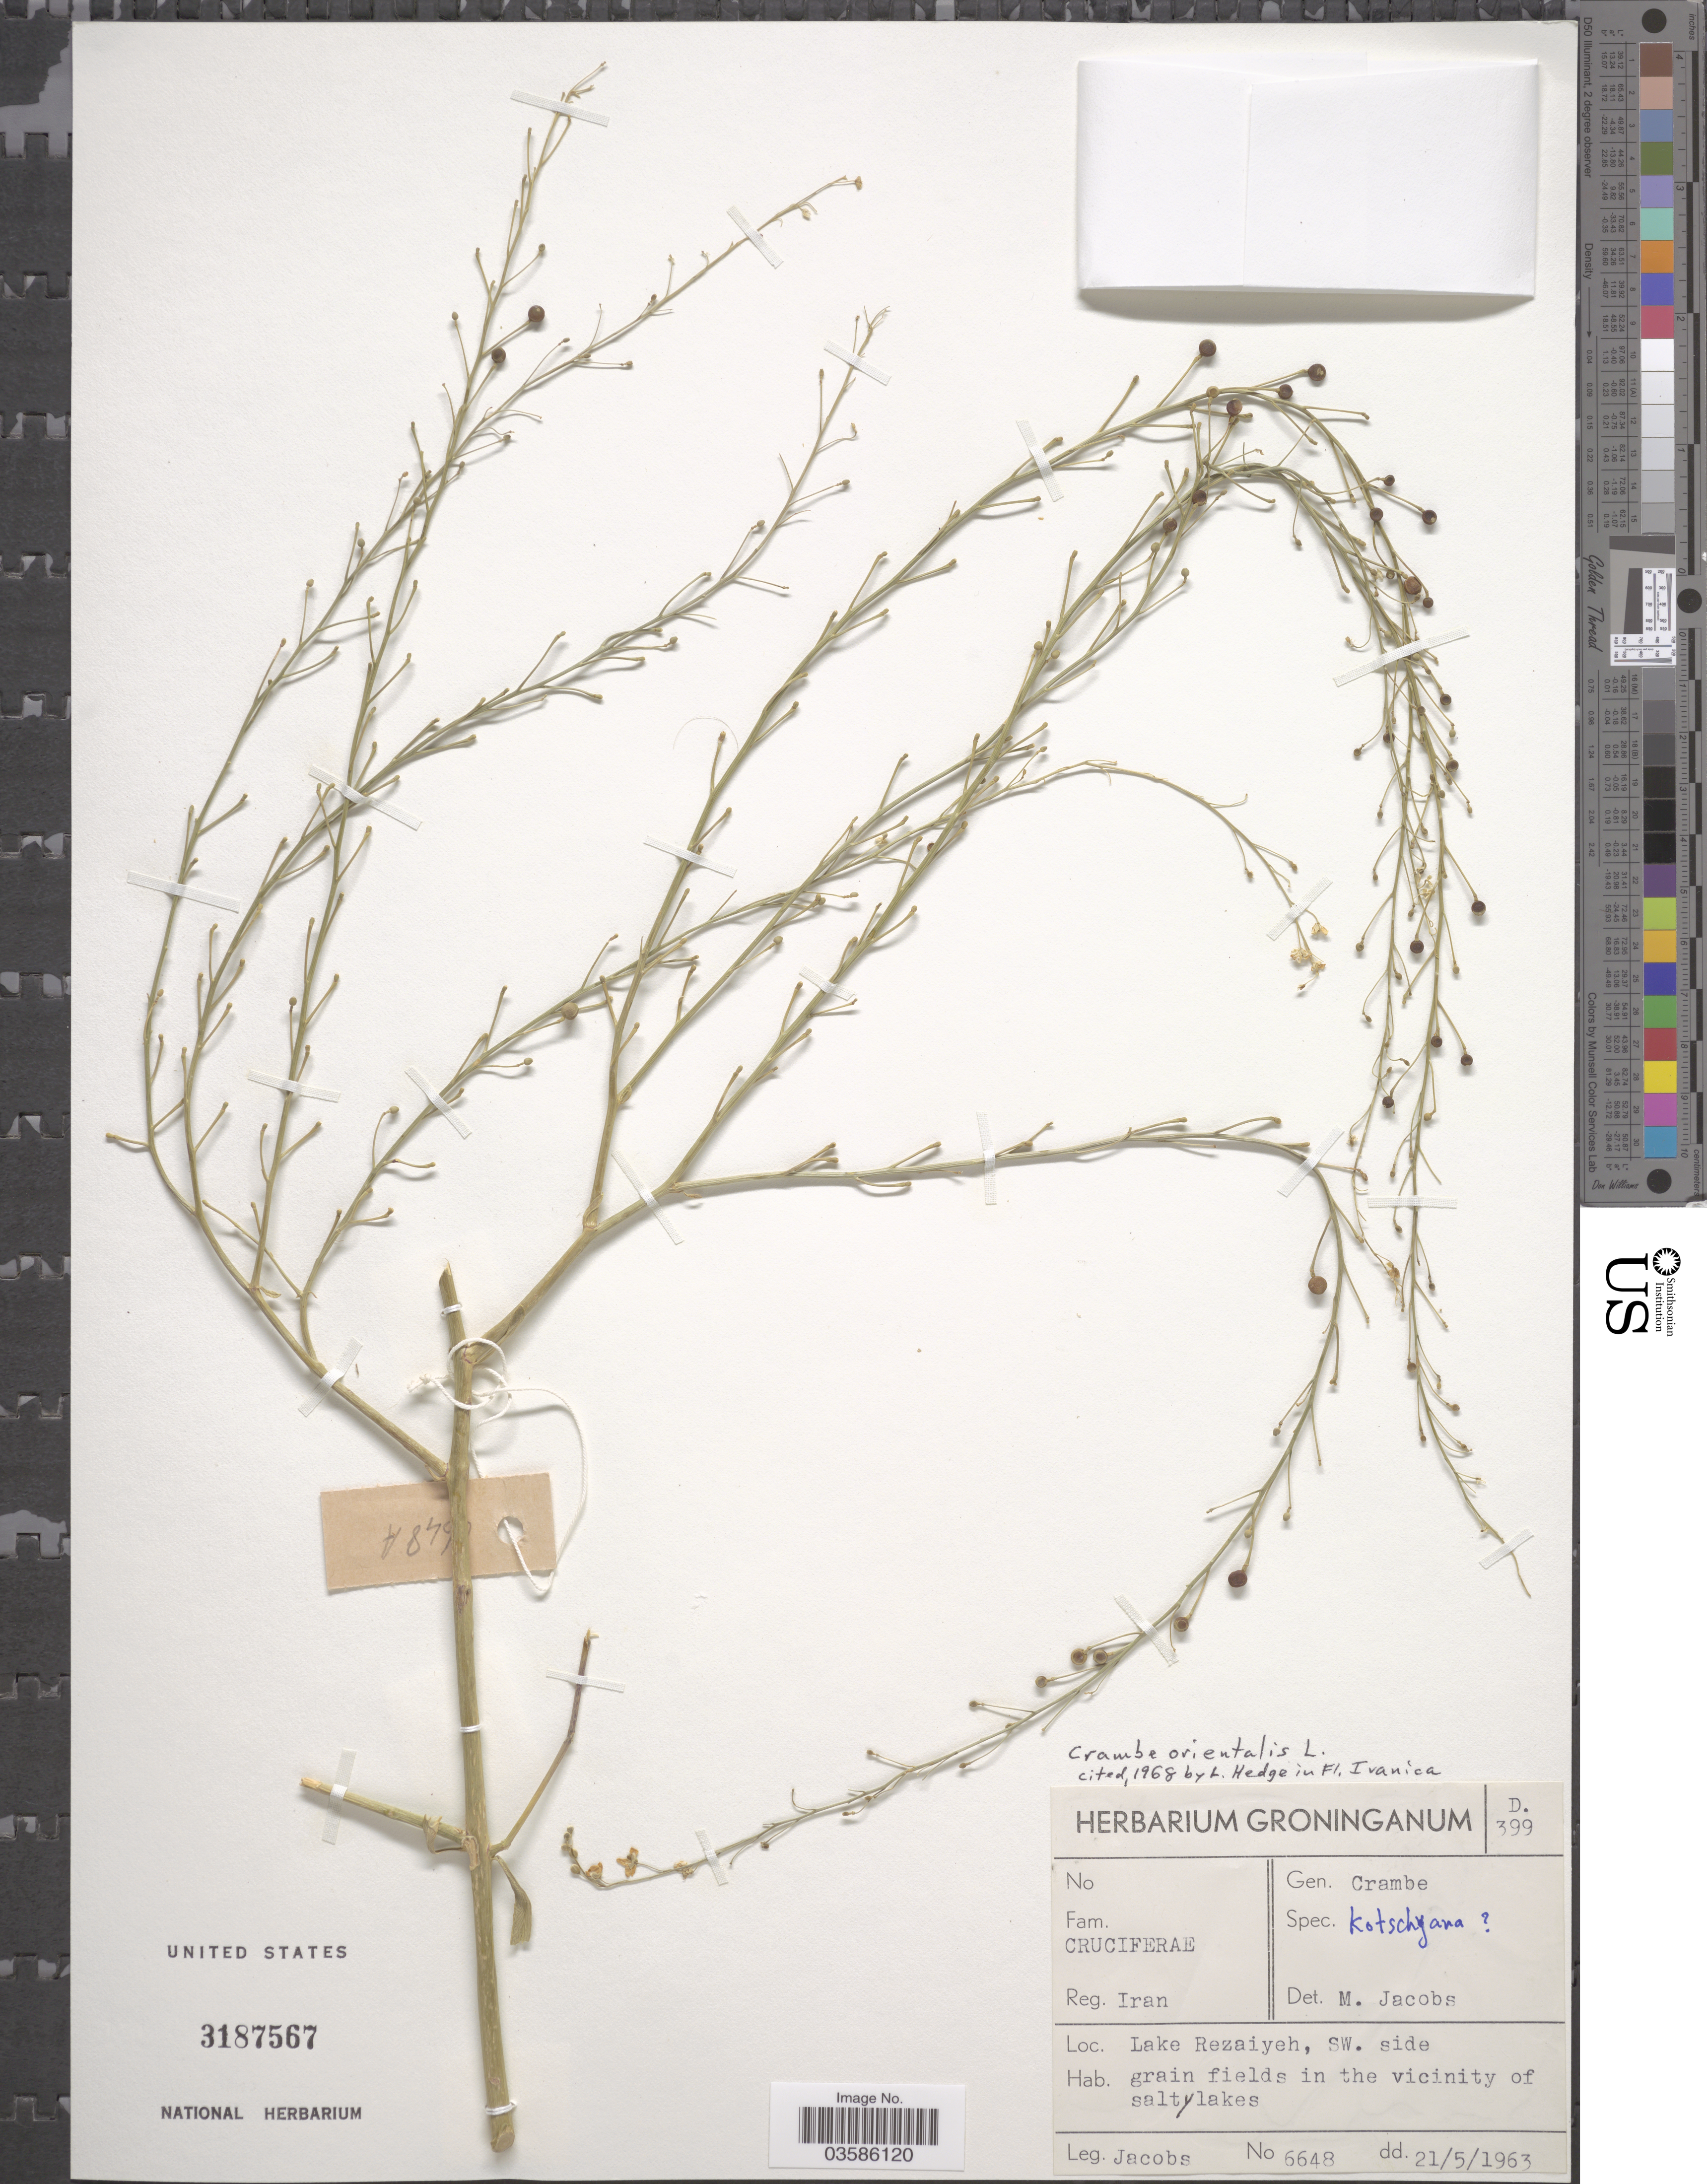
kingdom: Plantae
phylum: Tracheophyta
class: Magnoliopsida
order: Brassicales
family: Brassicaceae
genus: Crambe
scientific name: Crambe orientalis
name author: L.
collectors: Jacobs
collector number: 6648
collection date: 1963-05-21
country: Iran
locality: Reg. Iran. Lake Rezaiyeh, SW. side. Grain fields in the vicinity of salt lakes.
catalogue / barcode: US 3187567